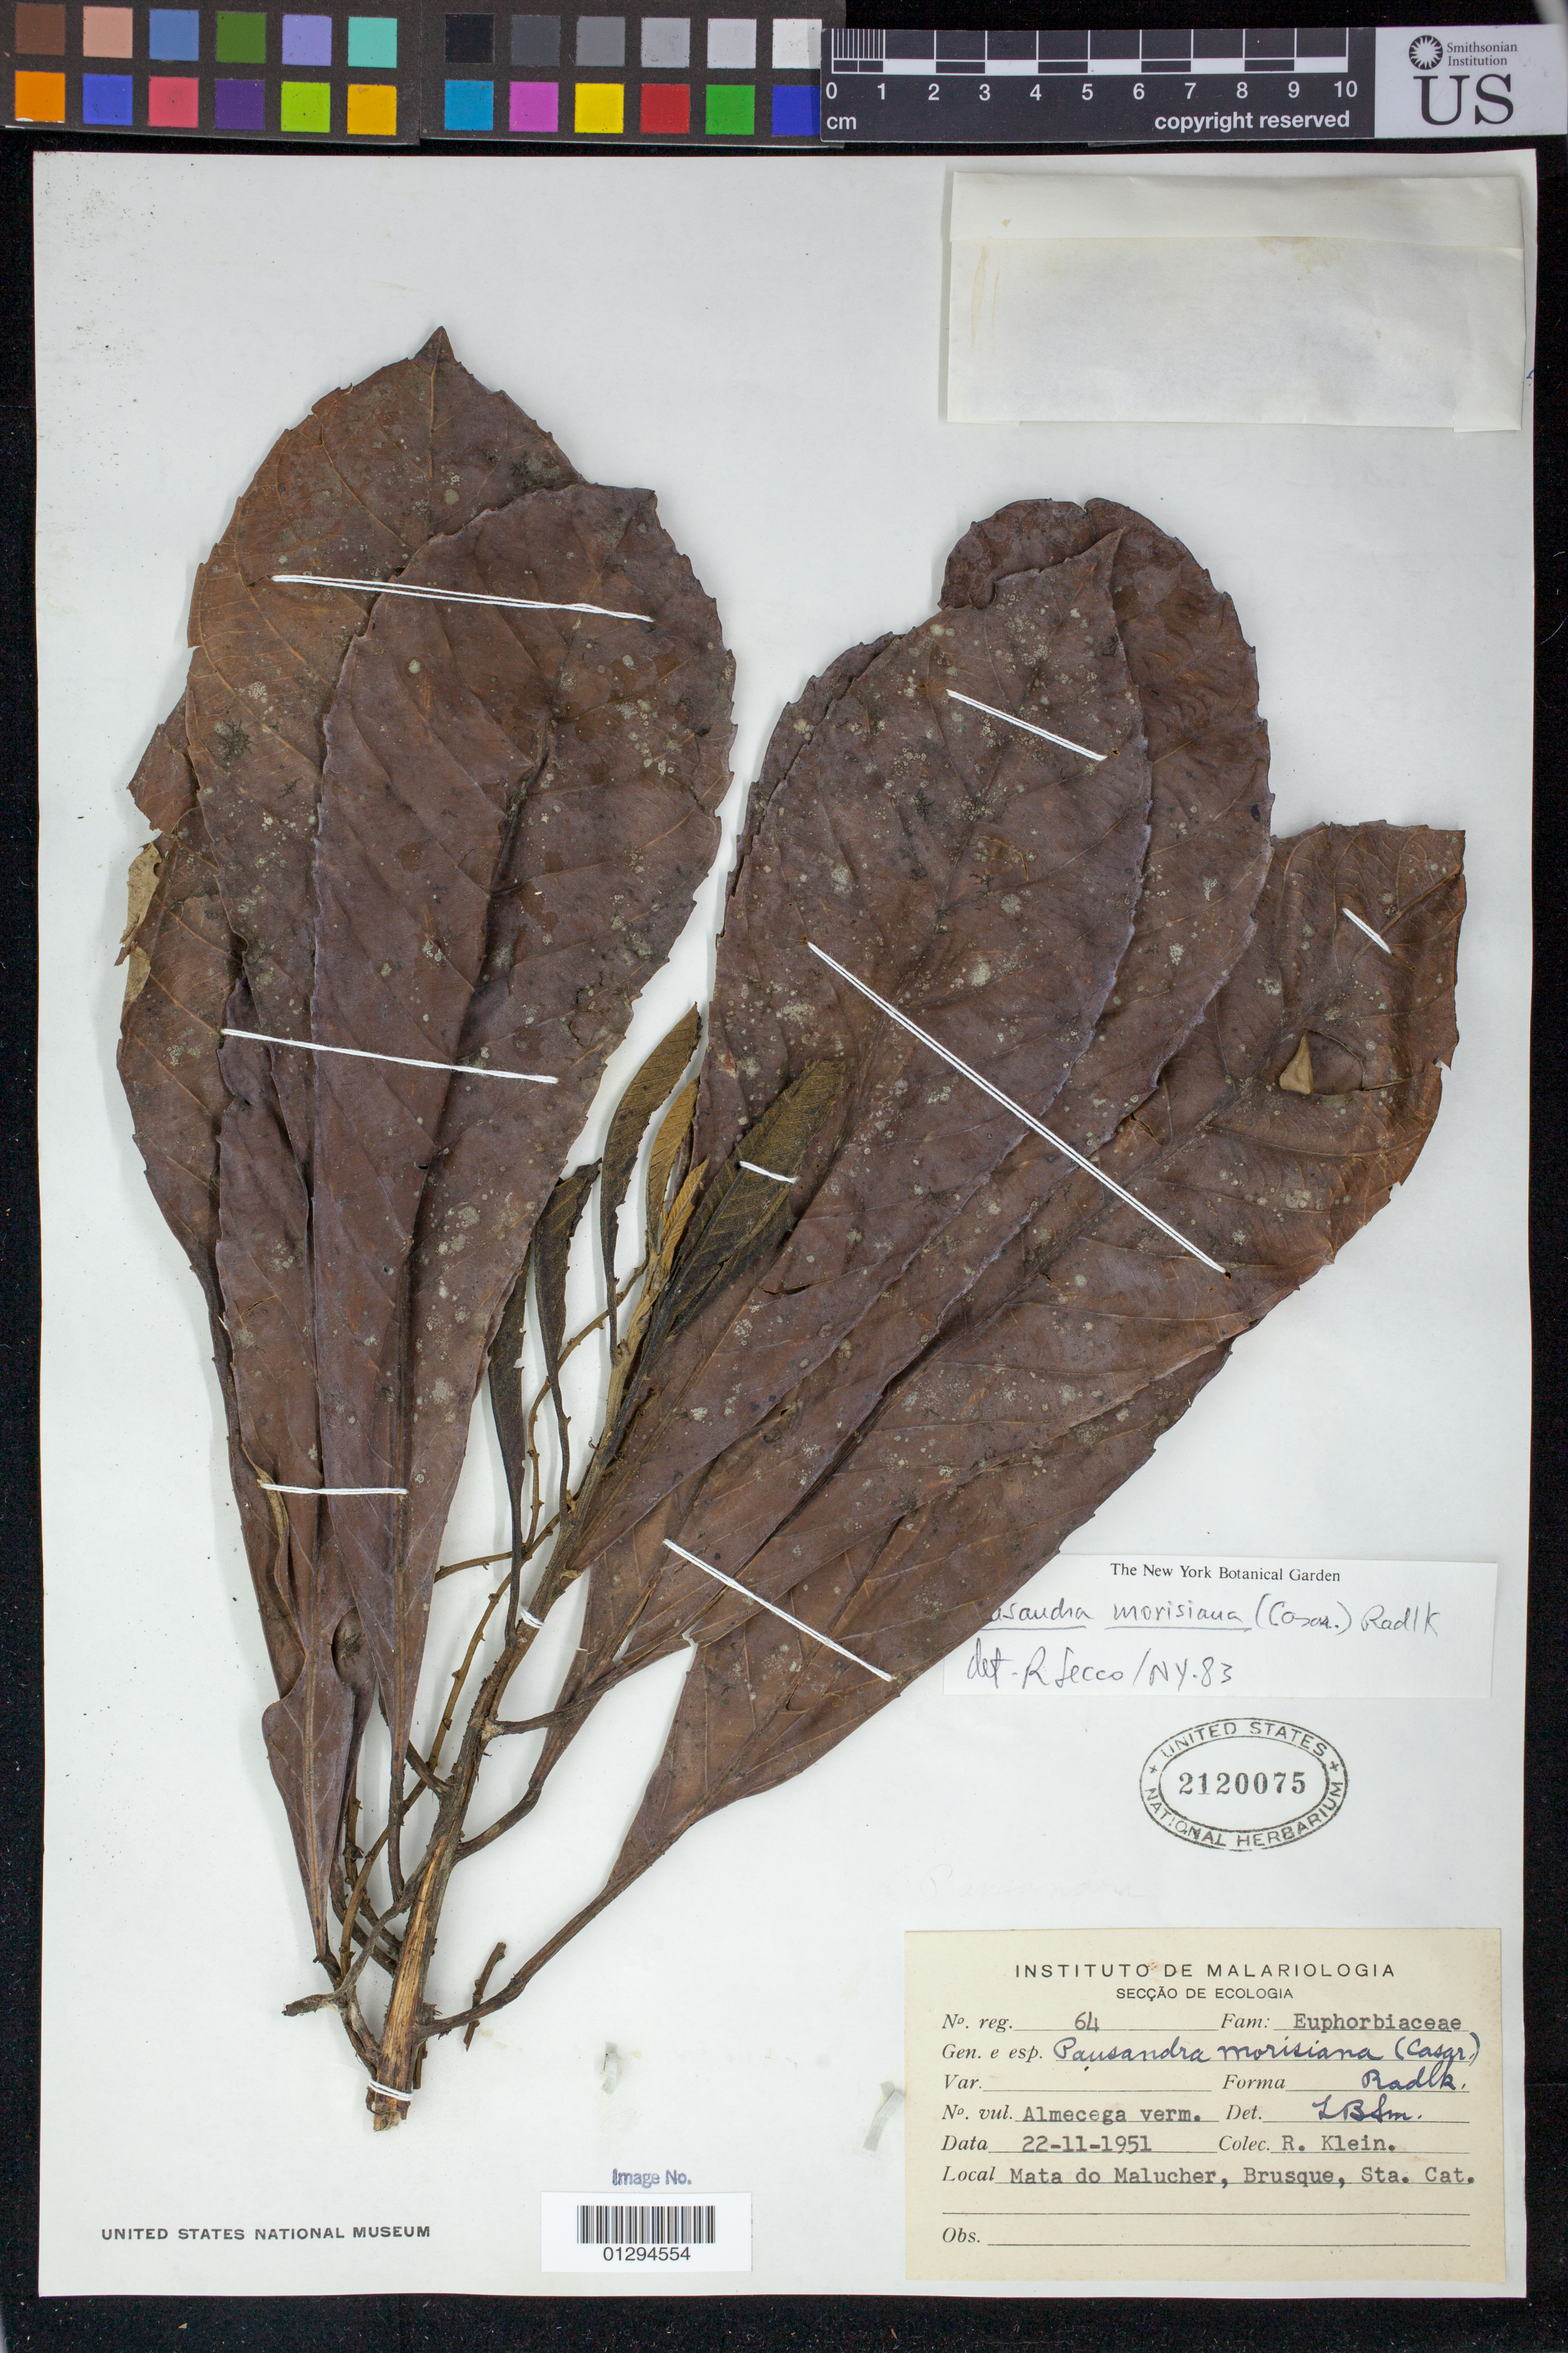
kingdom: Plantae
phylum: Tracheophyta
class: Magnoliopsida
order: Malpighiales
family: Euphorbiaceae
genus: Pausandra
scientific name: Pausandra morisiana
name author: (Casar.) Radlk.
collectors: R. M. Klein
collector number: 64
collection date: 1951-11-22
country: Brazil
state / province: Santa Catarina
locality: Mata do Malucher, Brusque,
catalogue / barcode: US 2120075